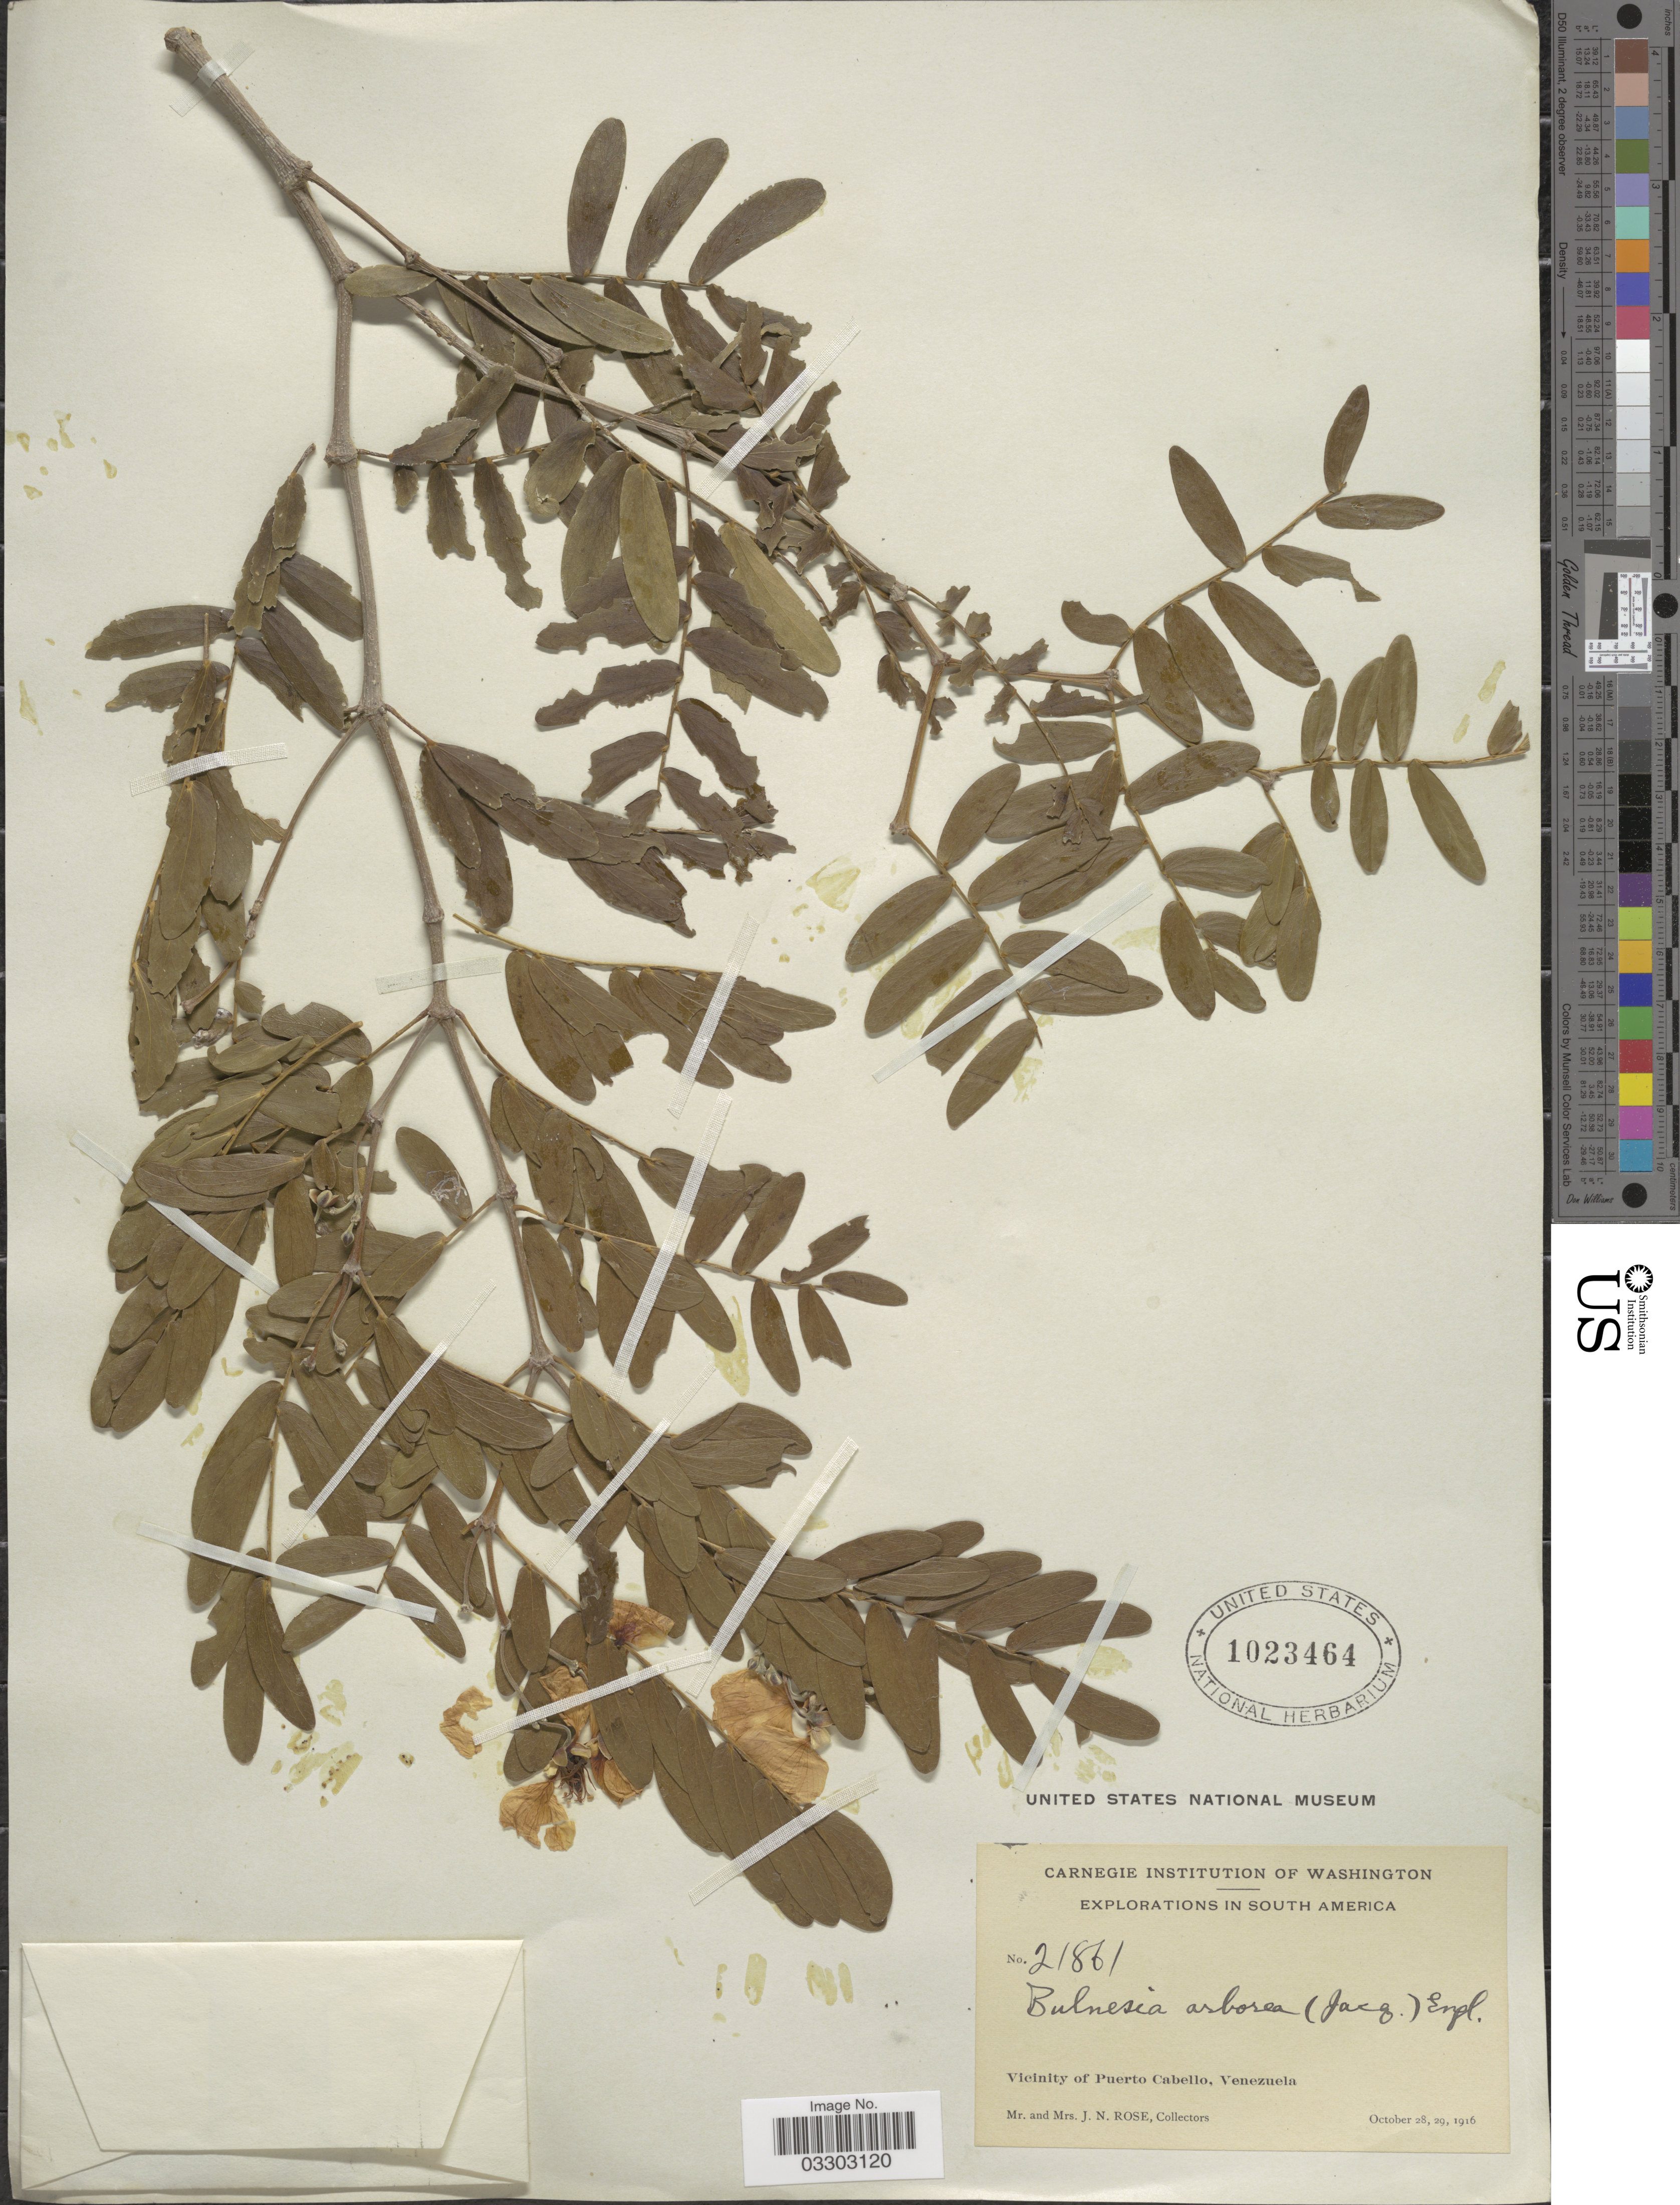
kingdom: Plantae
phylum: Tracheophyta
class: Magnoliopsida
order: Zygophyllales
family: Zygophyllaceae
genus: Gonopterodendron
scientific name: Gonopterodendron arboreum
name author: (Jacq.) Godoy-Bürki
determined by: U.S. National Herbarium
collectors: J. N. Rose & L. B. Rose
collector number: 21861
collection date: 1916-10-28/1916-10-29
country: Venezuela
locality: Vicinity of Puerto Cabello.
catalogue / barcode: US 1023464